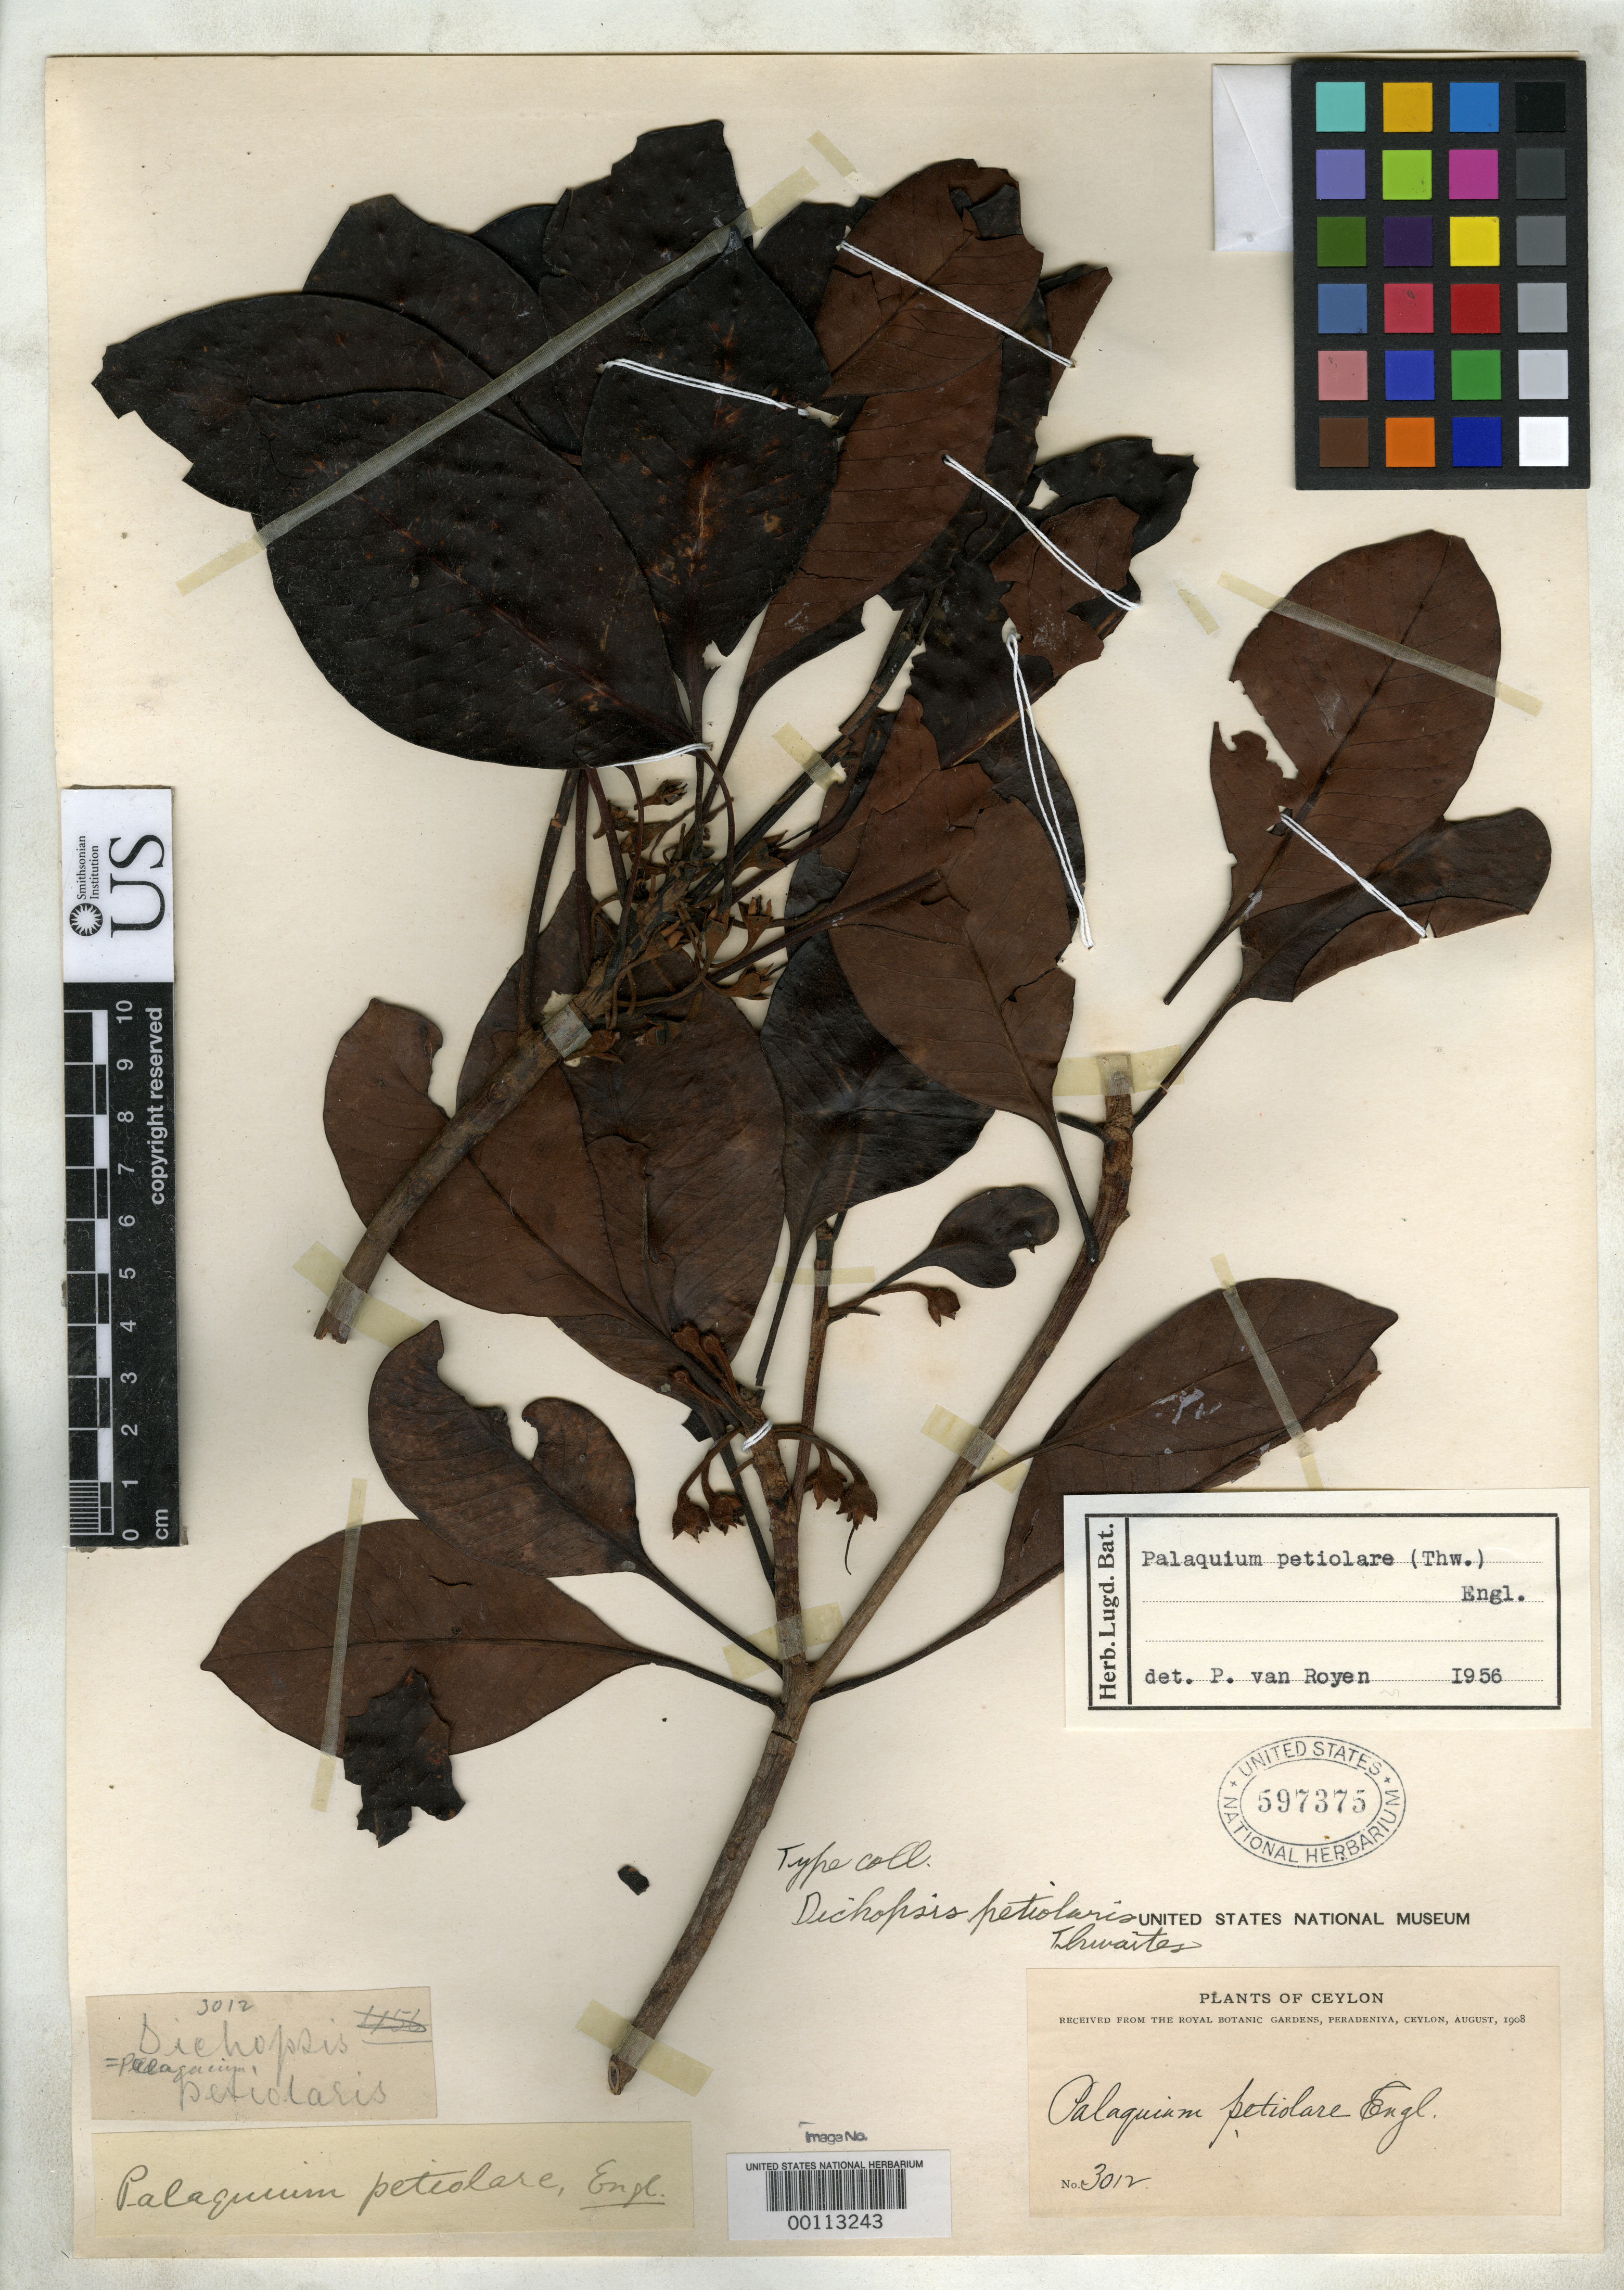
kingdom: Plantae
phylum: Tracheophyta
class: Magnoliopsida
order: Ericales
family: Sapotaceae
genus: Dichopsis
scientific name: Dichopsis petiolaris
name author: Thwaites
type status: Isotype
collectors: G. H. K. Thwaites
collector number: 3012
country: Sri Lanka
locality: "Ceylon"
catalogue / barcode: US 597375